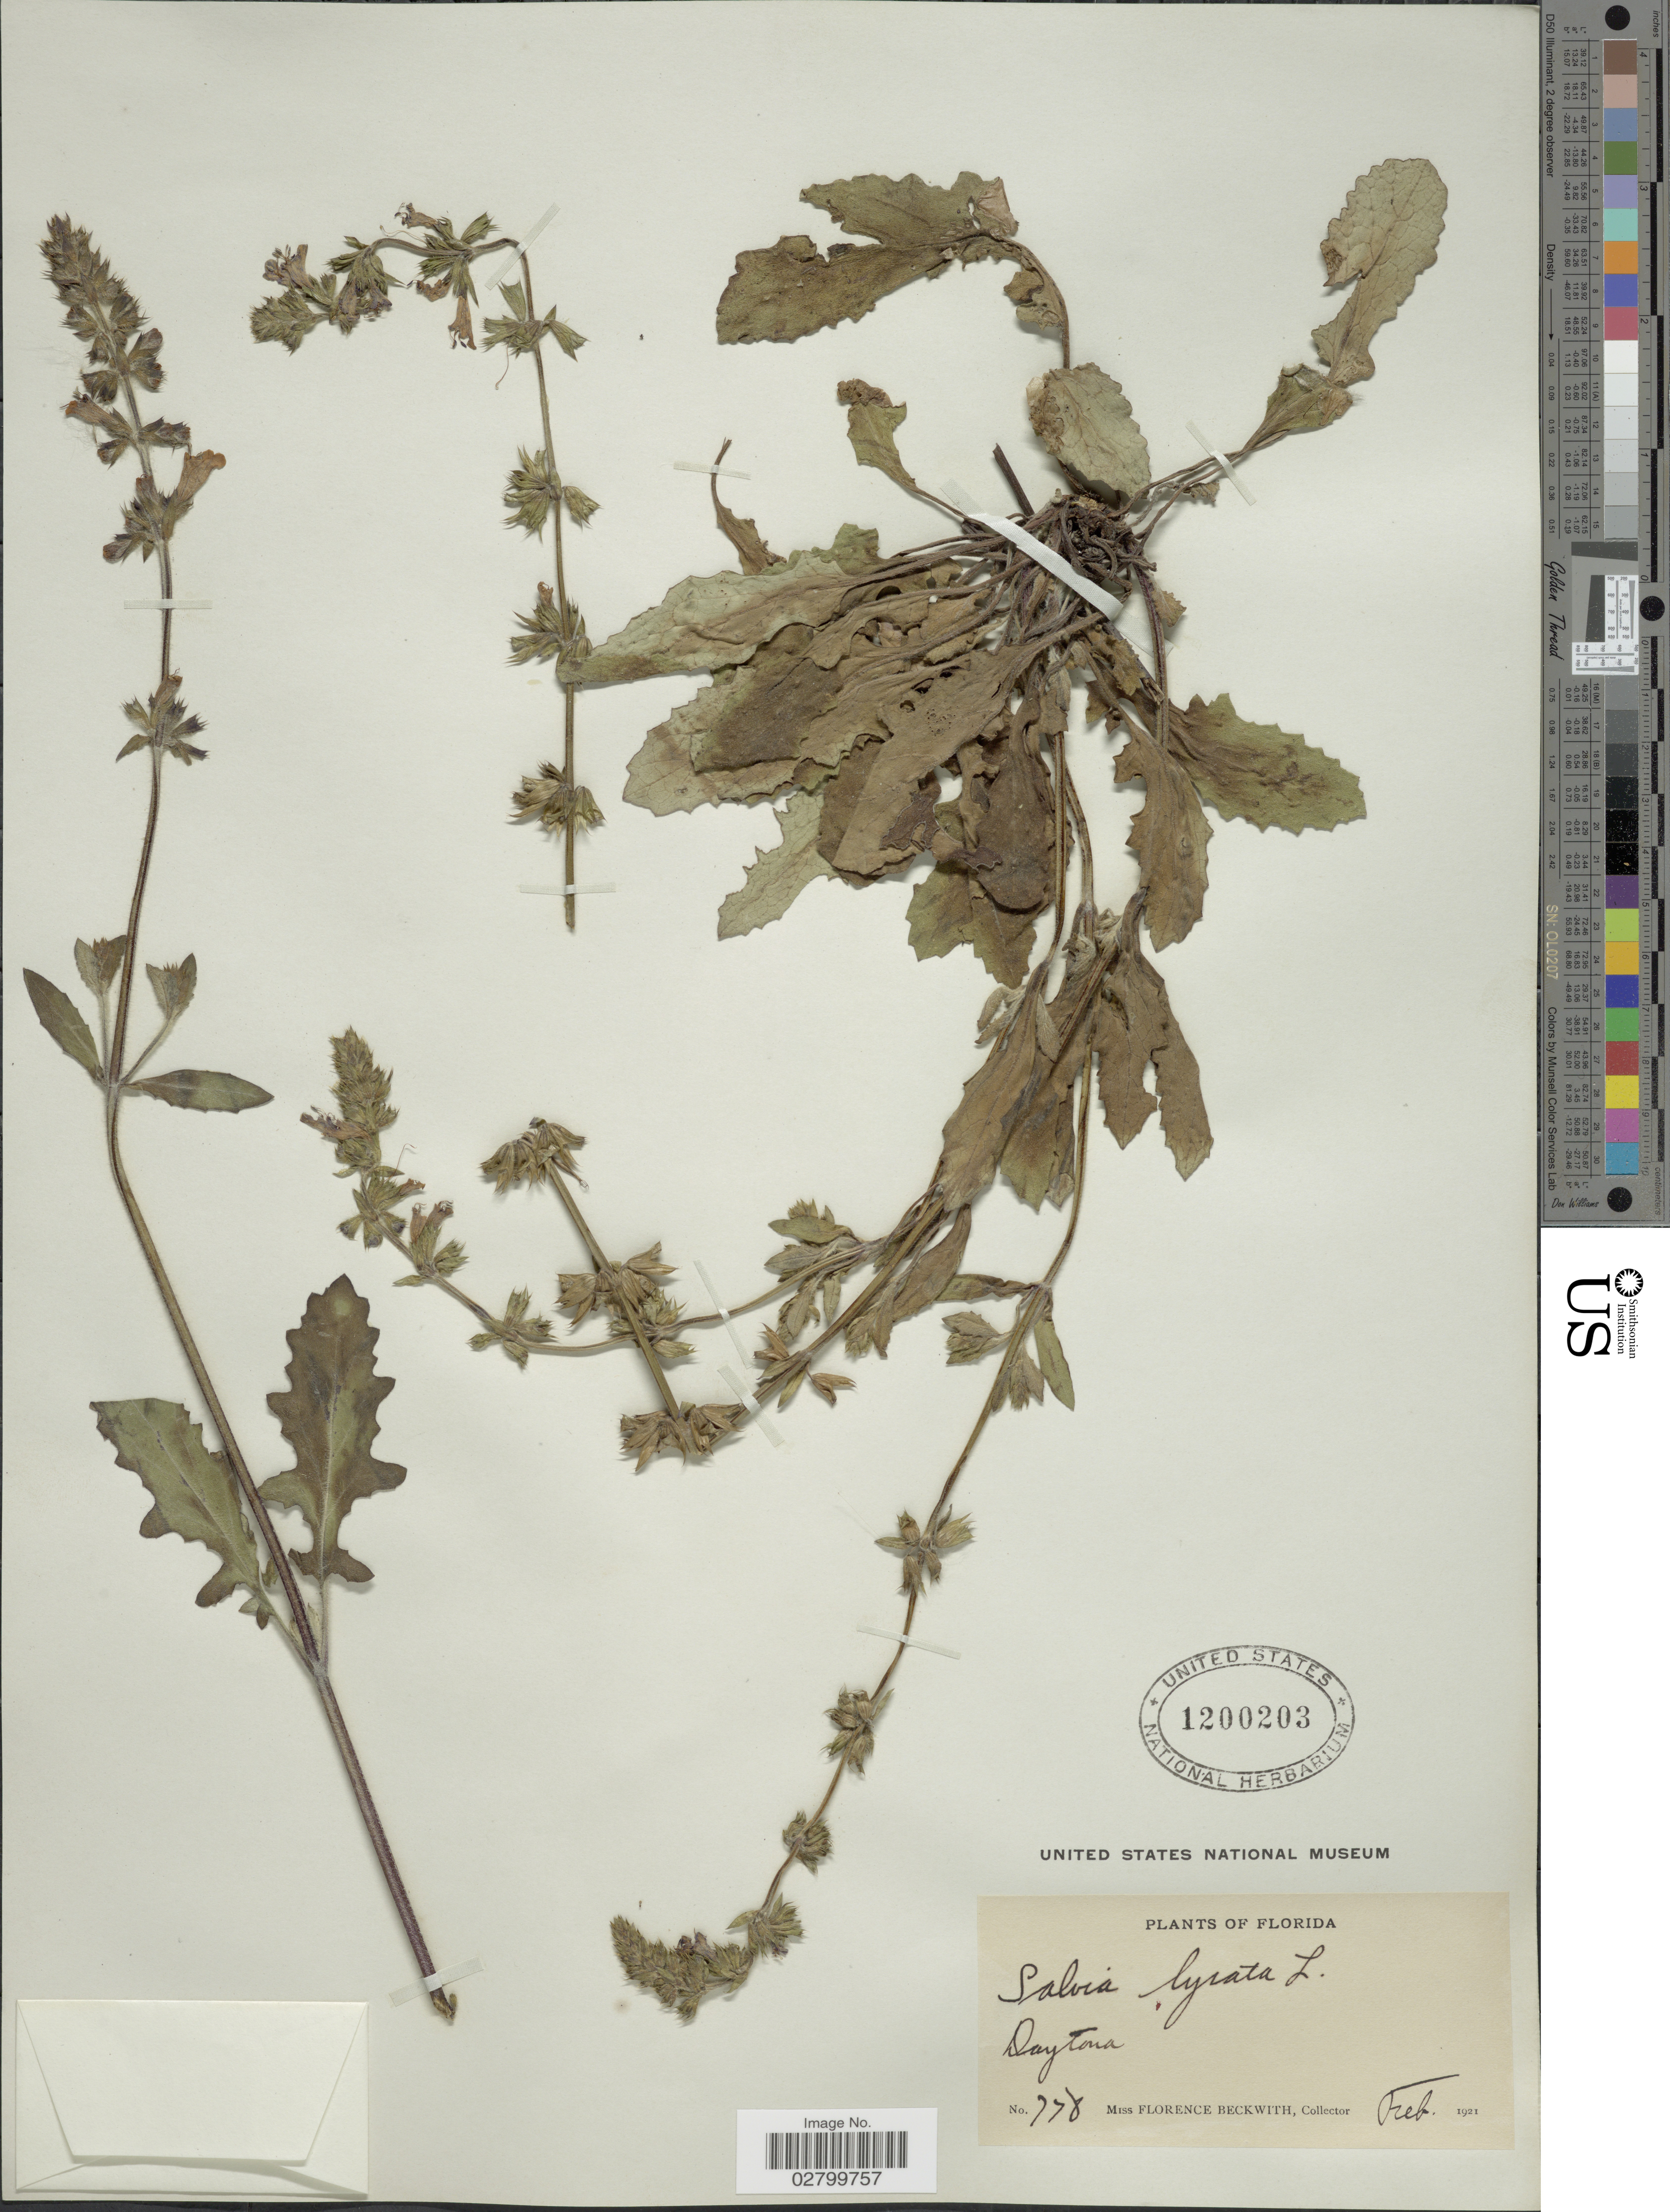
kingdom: Plantae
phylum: Tracheophyta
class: Magnoliopsida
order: Lamiales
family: Lamiaceae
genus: Salvia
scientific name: Salvia lyrata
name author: L.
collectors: F. Beckwith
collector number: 778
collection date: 1921-02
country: United States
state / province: Florida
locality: Daytona.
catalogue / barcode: US 1200203